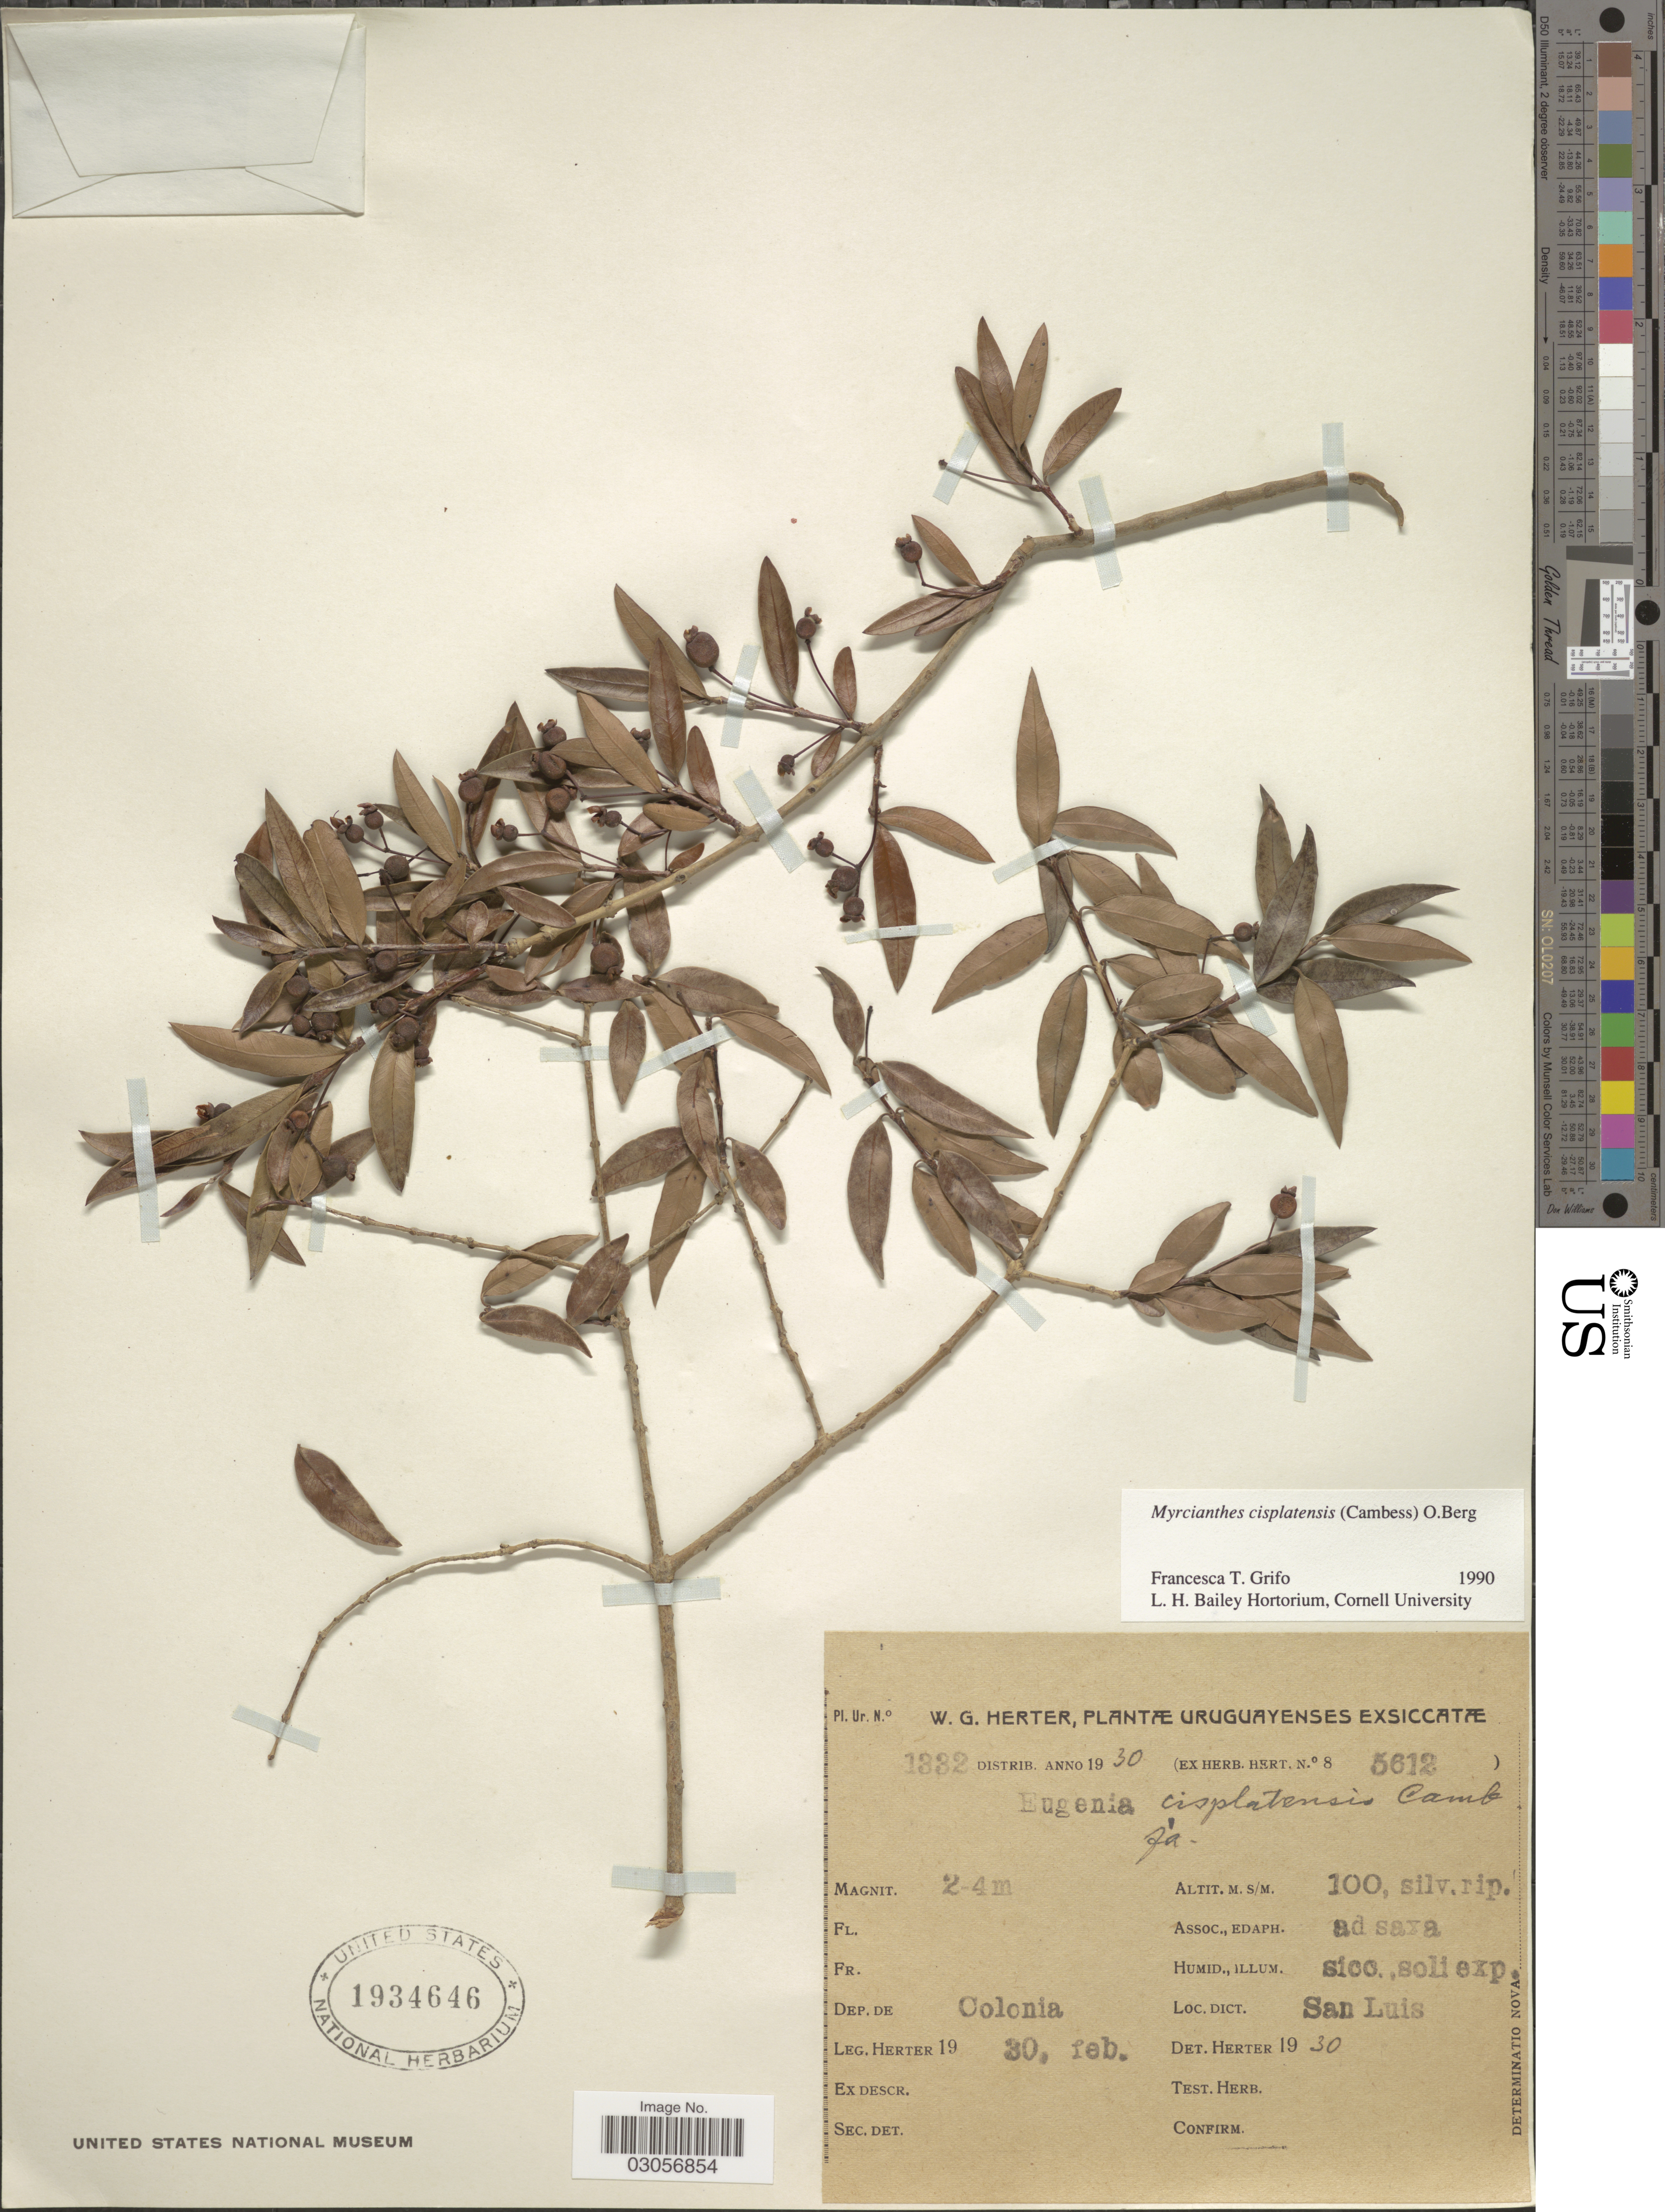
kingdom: Plantae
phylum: Tracheophyta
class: Magnoliopsida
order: Myrtales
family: Myrtaceae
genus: Myrcianthes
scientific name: Myrcianthes cisplatensis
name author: (Cambess.) O. Berg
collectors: B. Rosengurtt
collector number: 1332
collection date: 1930-02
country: Uruguay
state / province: Colonia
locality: Dep. de Colonia, San Luis.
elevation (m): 100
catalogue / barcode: US 1934646